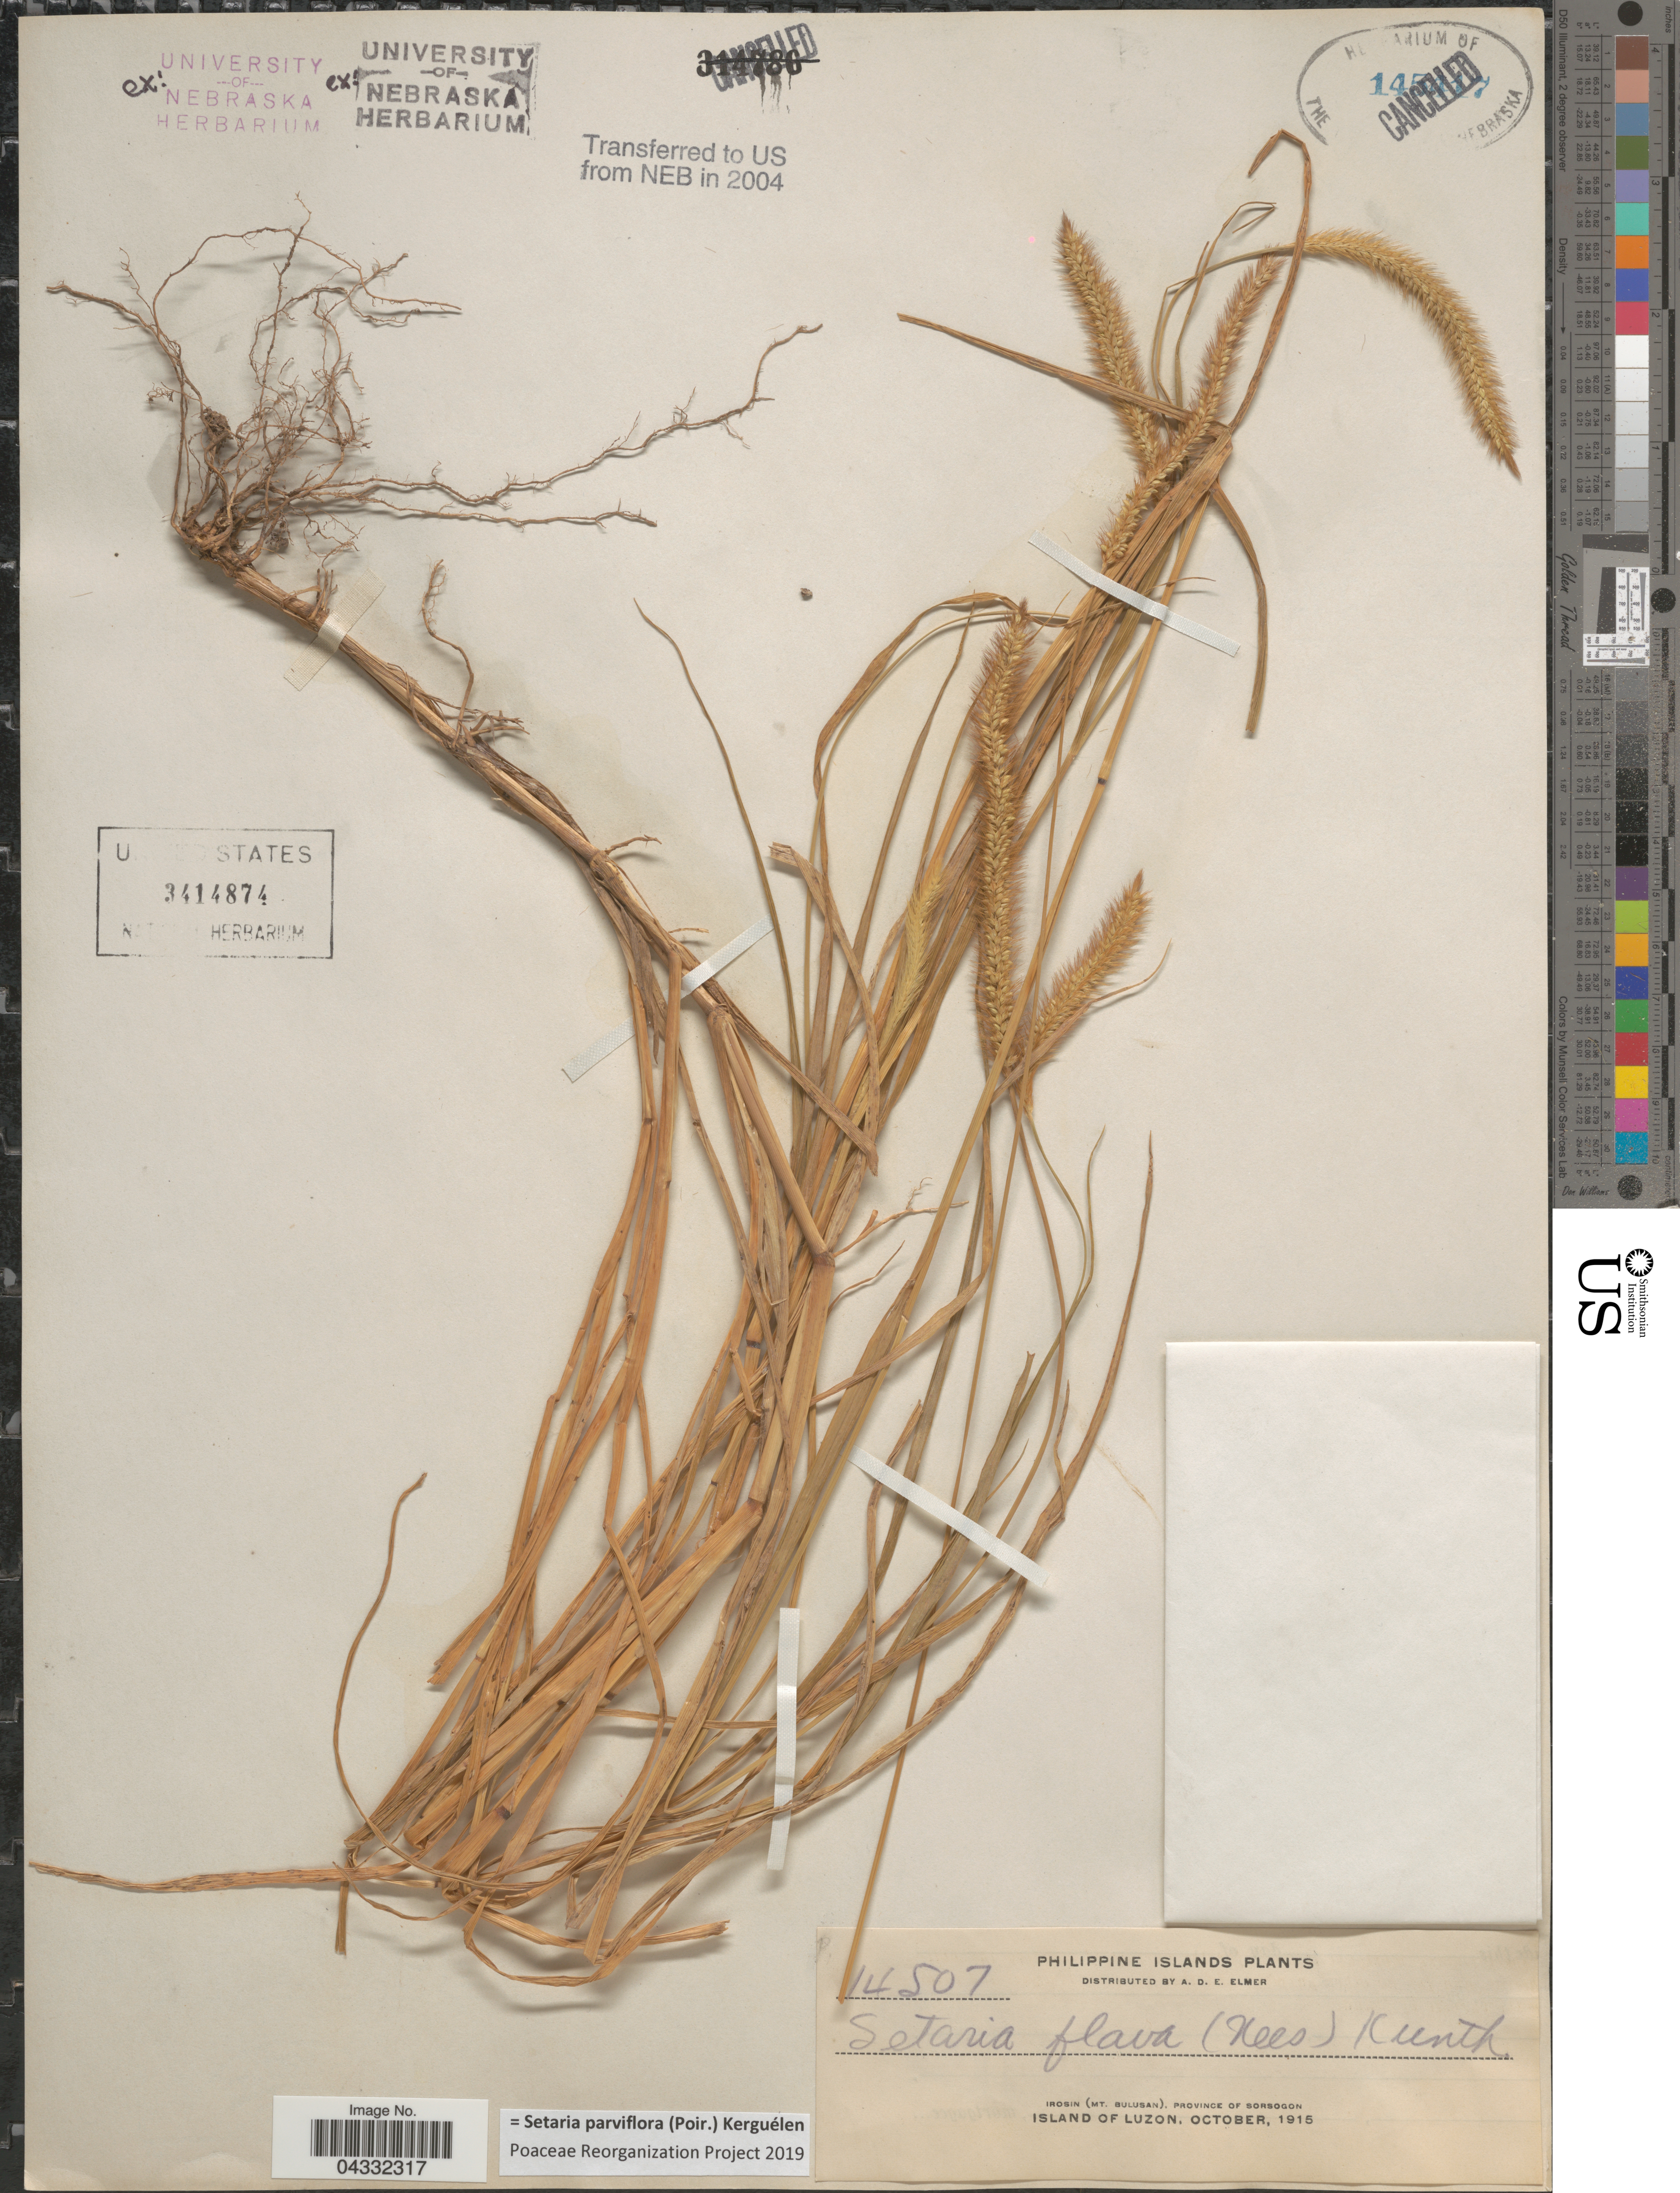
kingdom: Plantae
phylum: Tracheophyta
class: Liliopsida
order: Poales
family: Poaceae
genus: Setaria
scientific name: Setaria parviflora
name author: (Poir.) Kerguélen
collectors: A. D. E. Elmer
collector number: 14507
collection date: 1915-10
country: Philippines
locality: Philippine Islands. Irosin (Mt. Bulusan), Province of Sorsogon. Island of Luzon.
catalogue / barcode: US 3414874